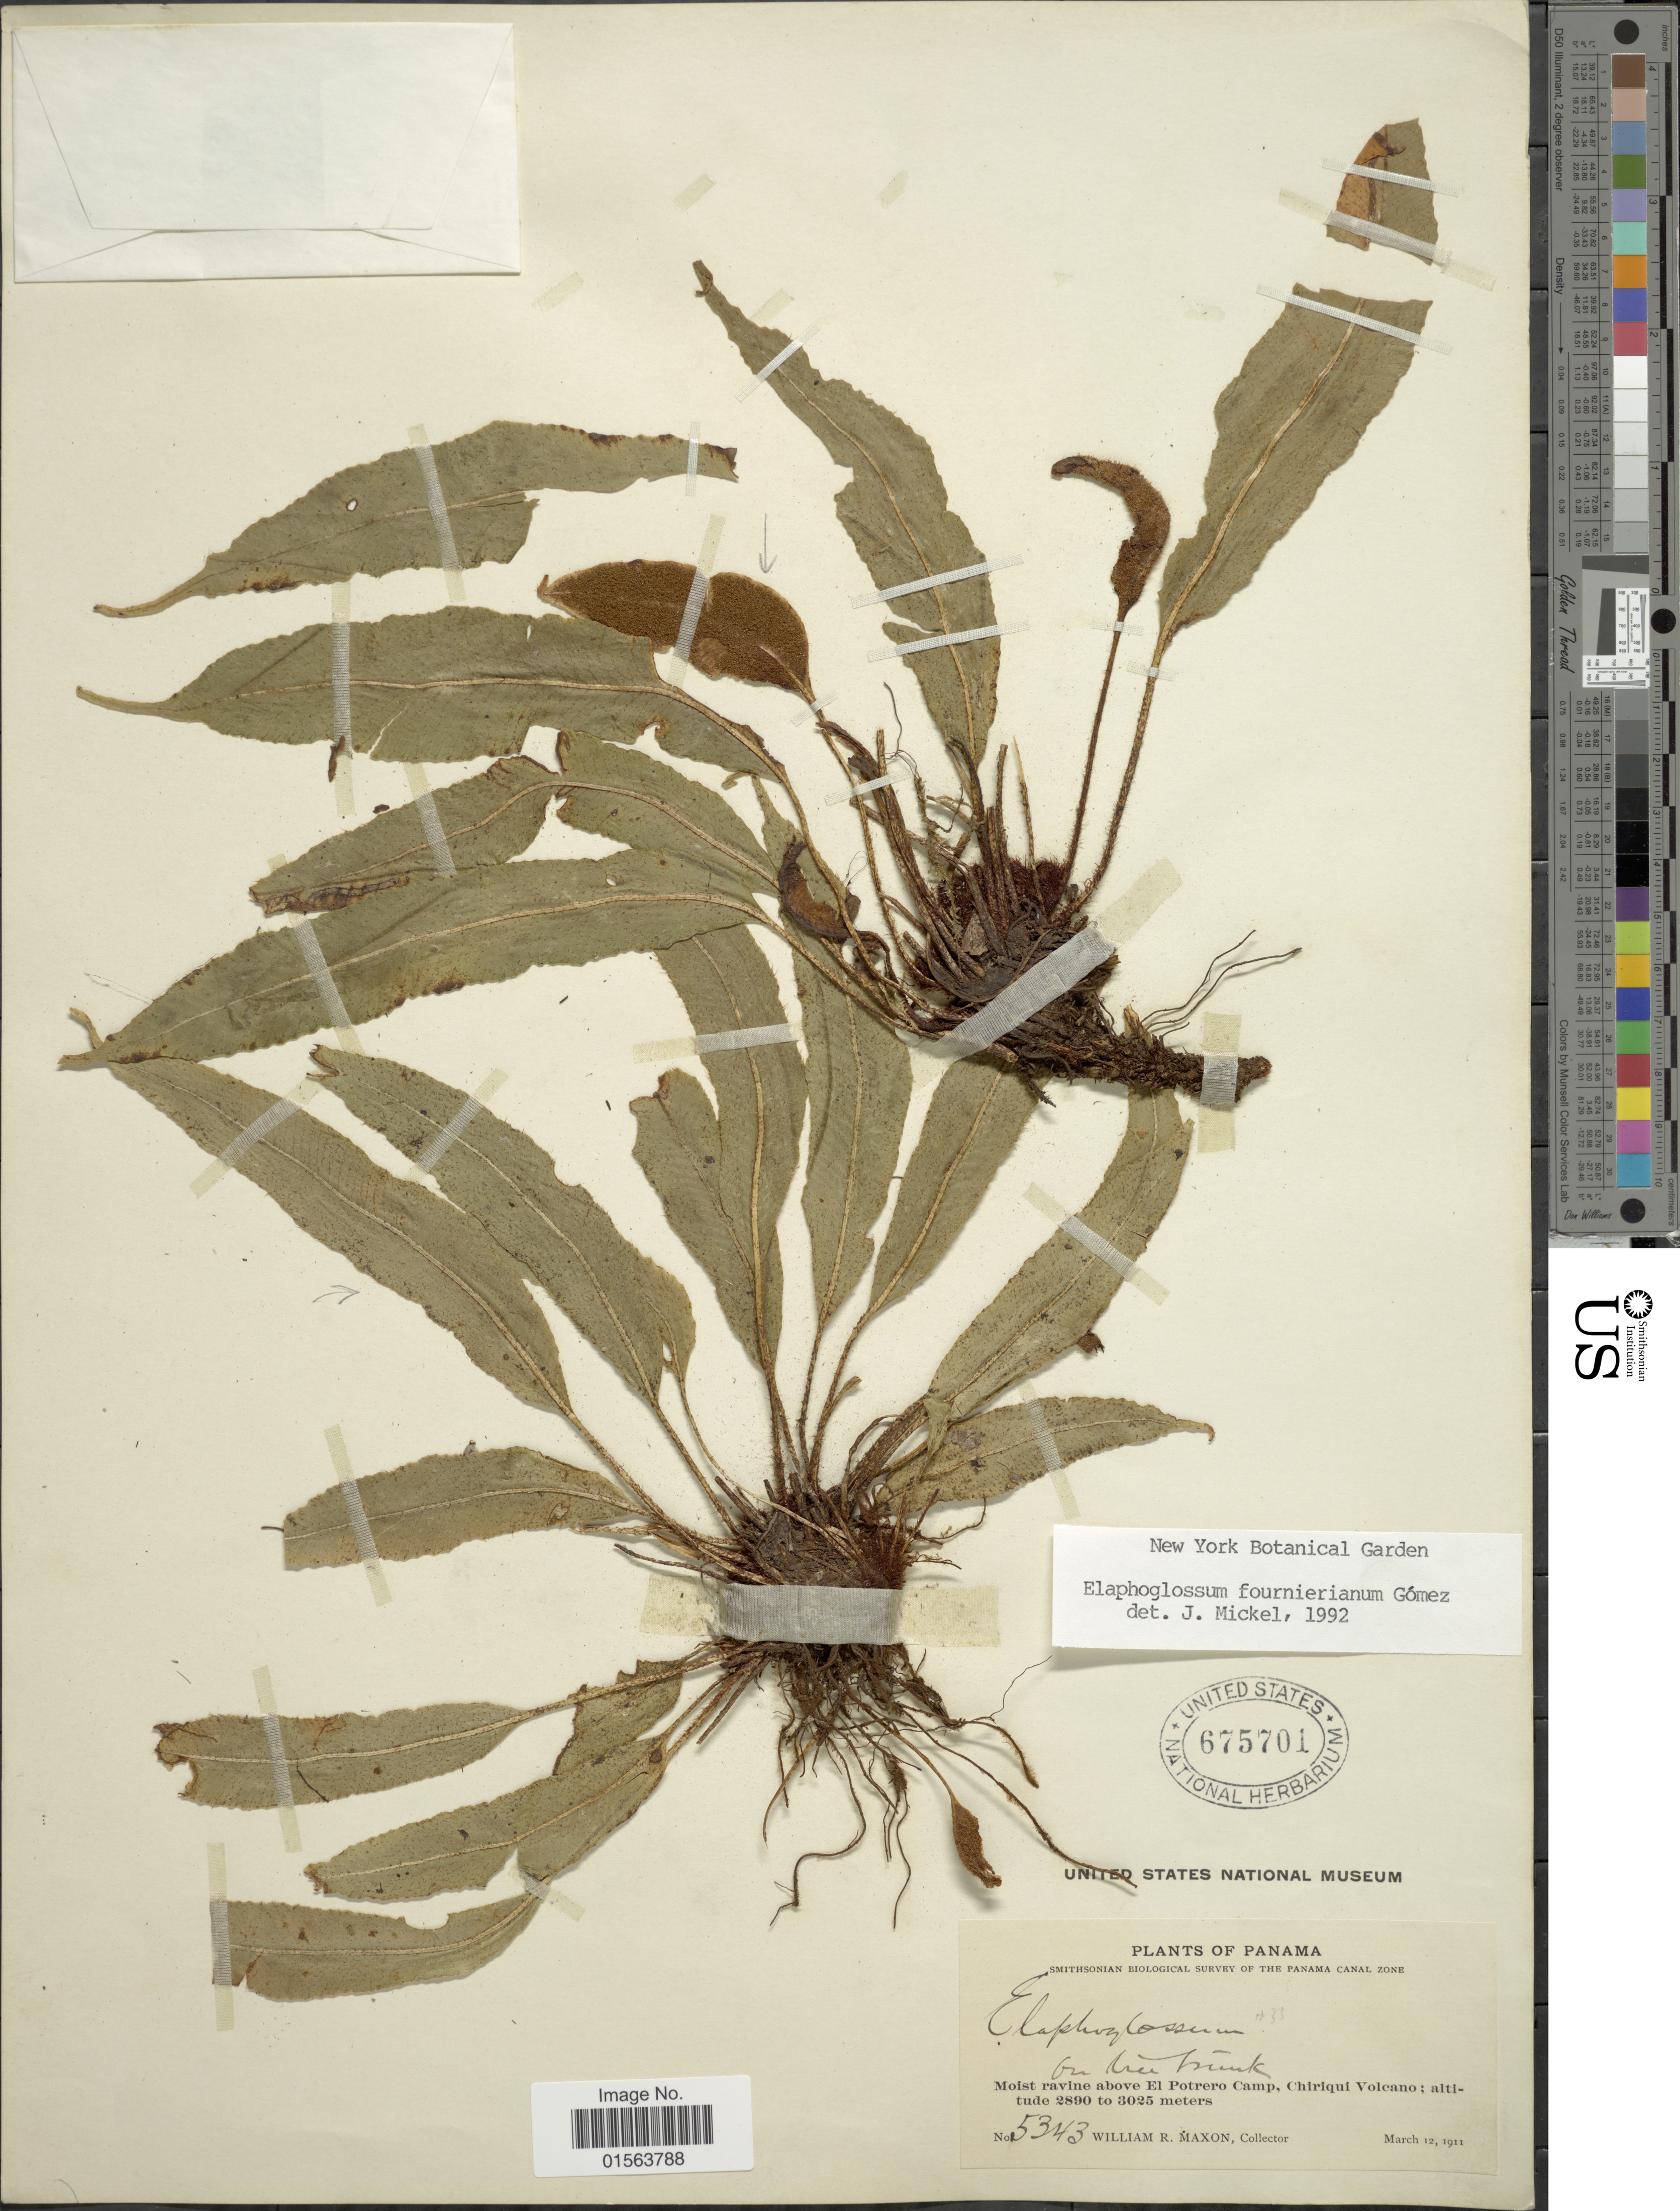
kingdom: Plantae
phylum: Tracheophyta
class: Polypodiopsida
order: Polypodiales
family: Dryopteridaceae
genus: Elaphoglossum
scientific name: Elaphoglossum fournierianum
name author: L.D. Gómez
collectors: W. R. Maxon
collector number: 5343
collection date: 1911-03-23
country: Panama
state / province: Chiriqui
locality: Moist ravine above El Potrero Camp, Chiriqui Volcano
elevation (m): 2890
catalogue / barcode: US 675701